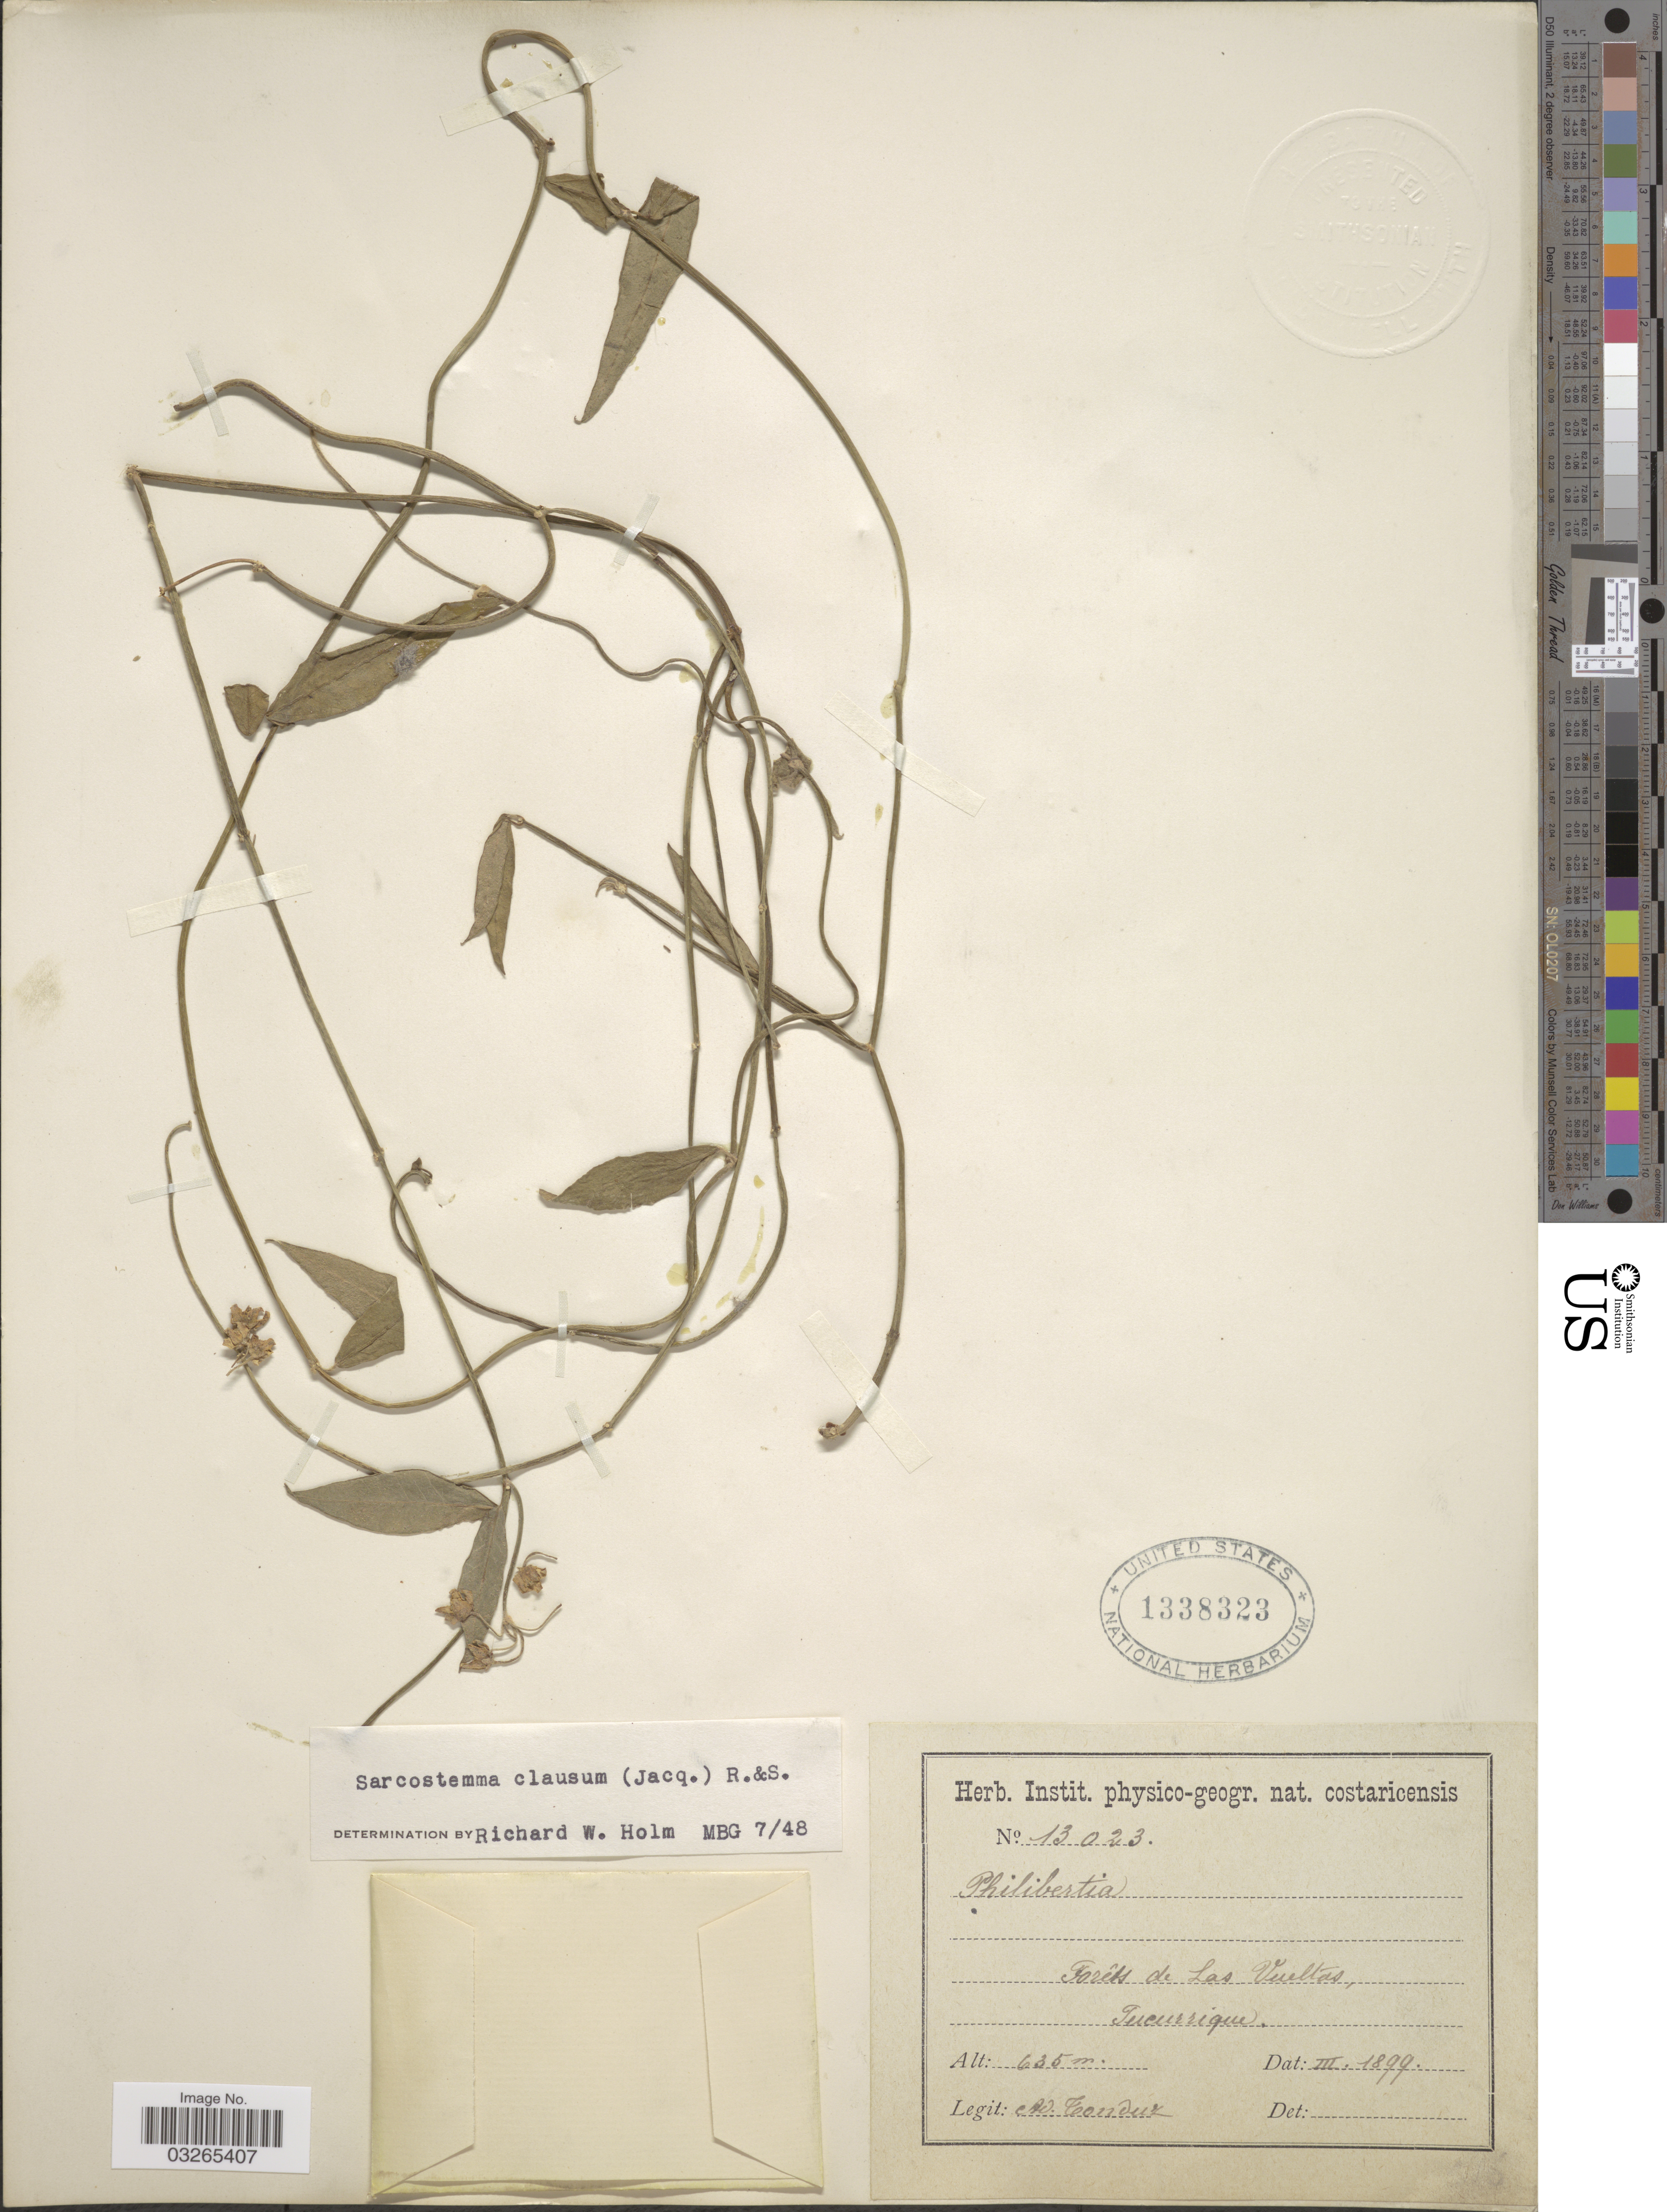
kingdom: Plantae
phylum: Tracheophyta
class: Magnoliopsida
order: Gentianales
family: Apocynaceae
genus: Sarcostemma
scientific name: Sarcostemma clausum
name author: (Jacq.) Schult.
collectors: A. Tonduz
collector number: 13023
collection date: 1899-03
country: Costa Rica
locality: Forêts de Las Vueltas, Tucurrique.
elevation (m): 635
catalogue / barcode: US 1338323